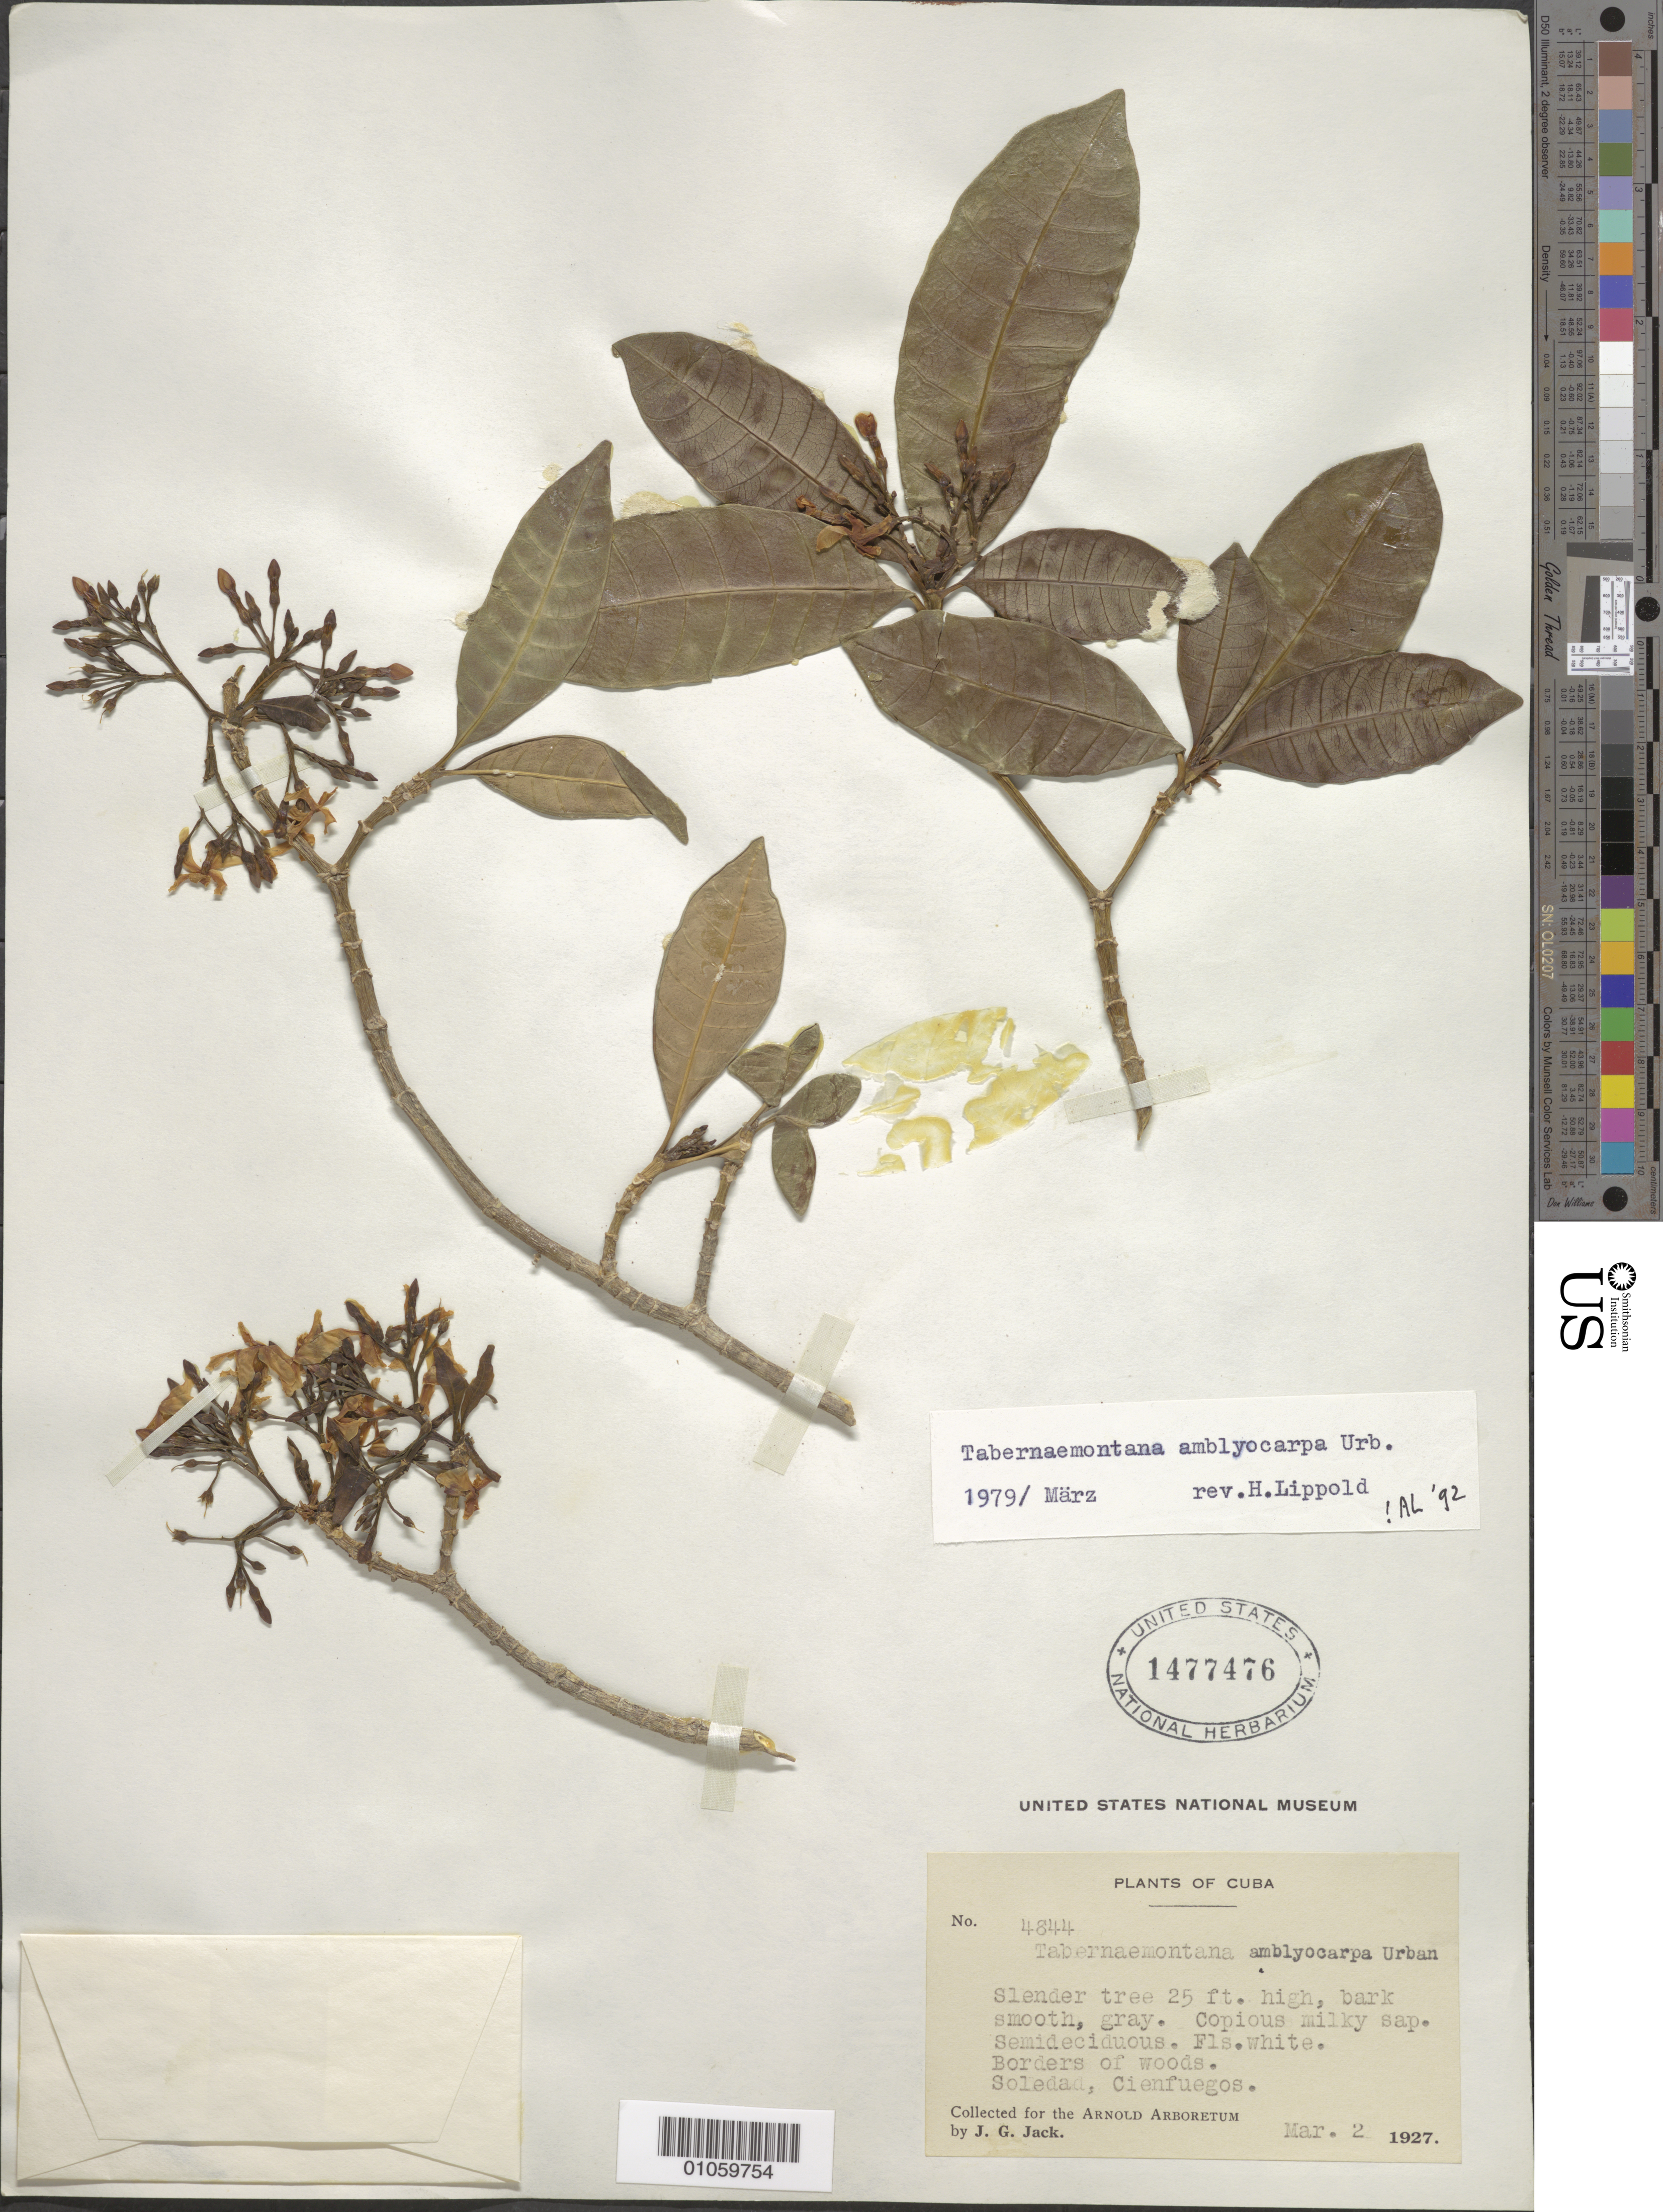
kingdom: Plantae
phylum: Tracheophyta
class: Magnoliopsida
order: Gentianales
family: Apocynaceae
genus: Tabernaemontana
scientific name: Tabernaemontana amblyocarpa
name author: Urb.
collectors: J. G. Jack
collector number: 4844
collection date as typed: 02 Mar 1927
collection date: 1927-03-02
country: Cuba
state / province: Cienfuegos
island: Cuba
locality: Soledad, Cienfuegos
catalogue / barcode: US 1477476